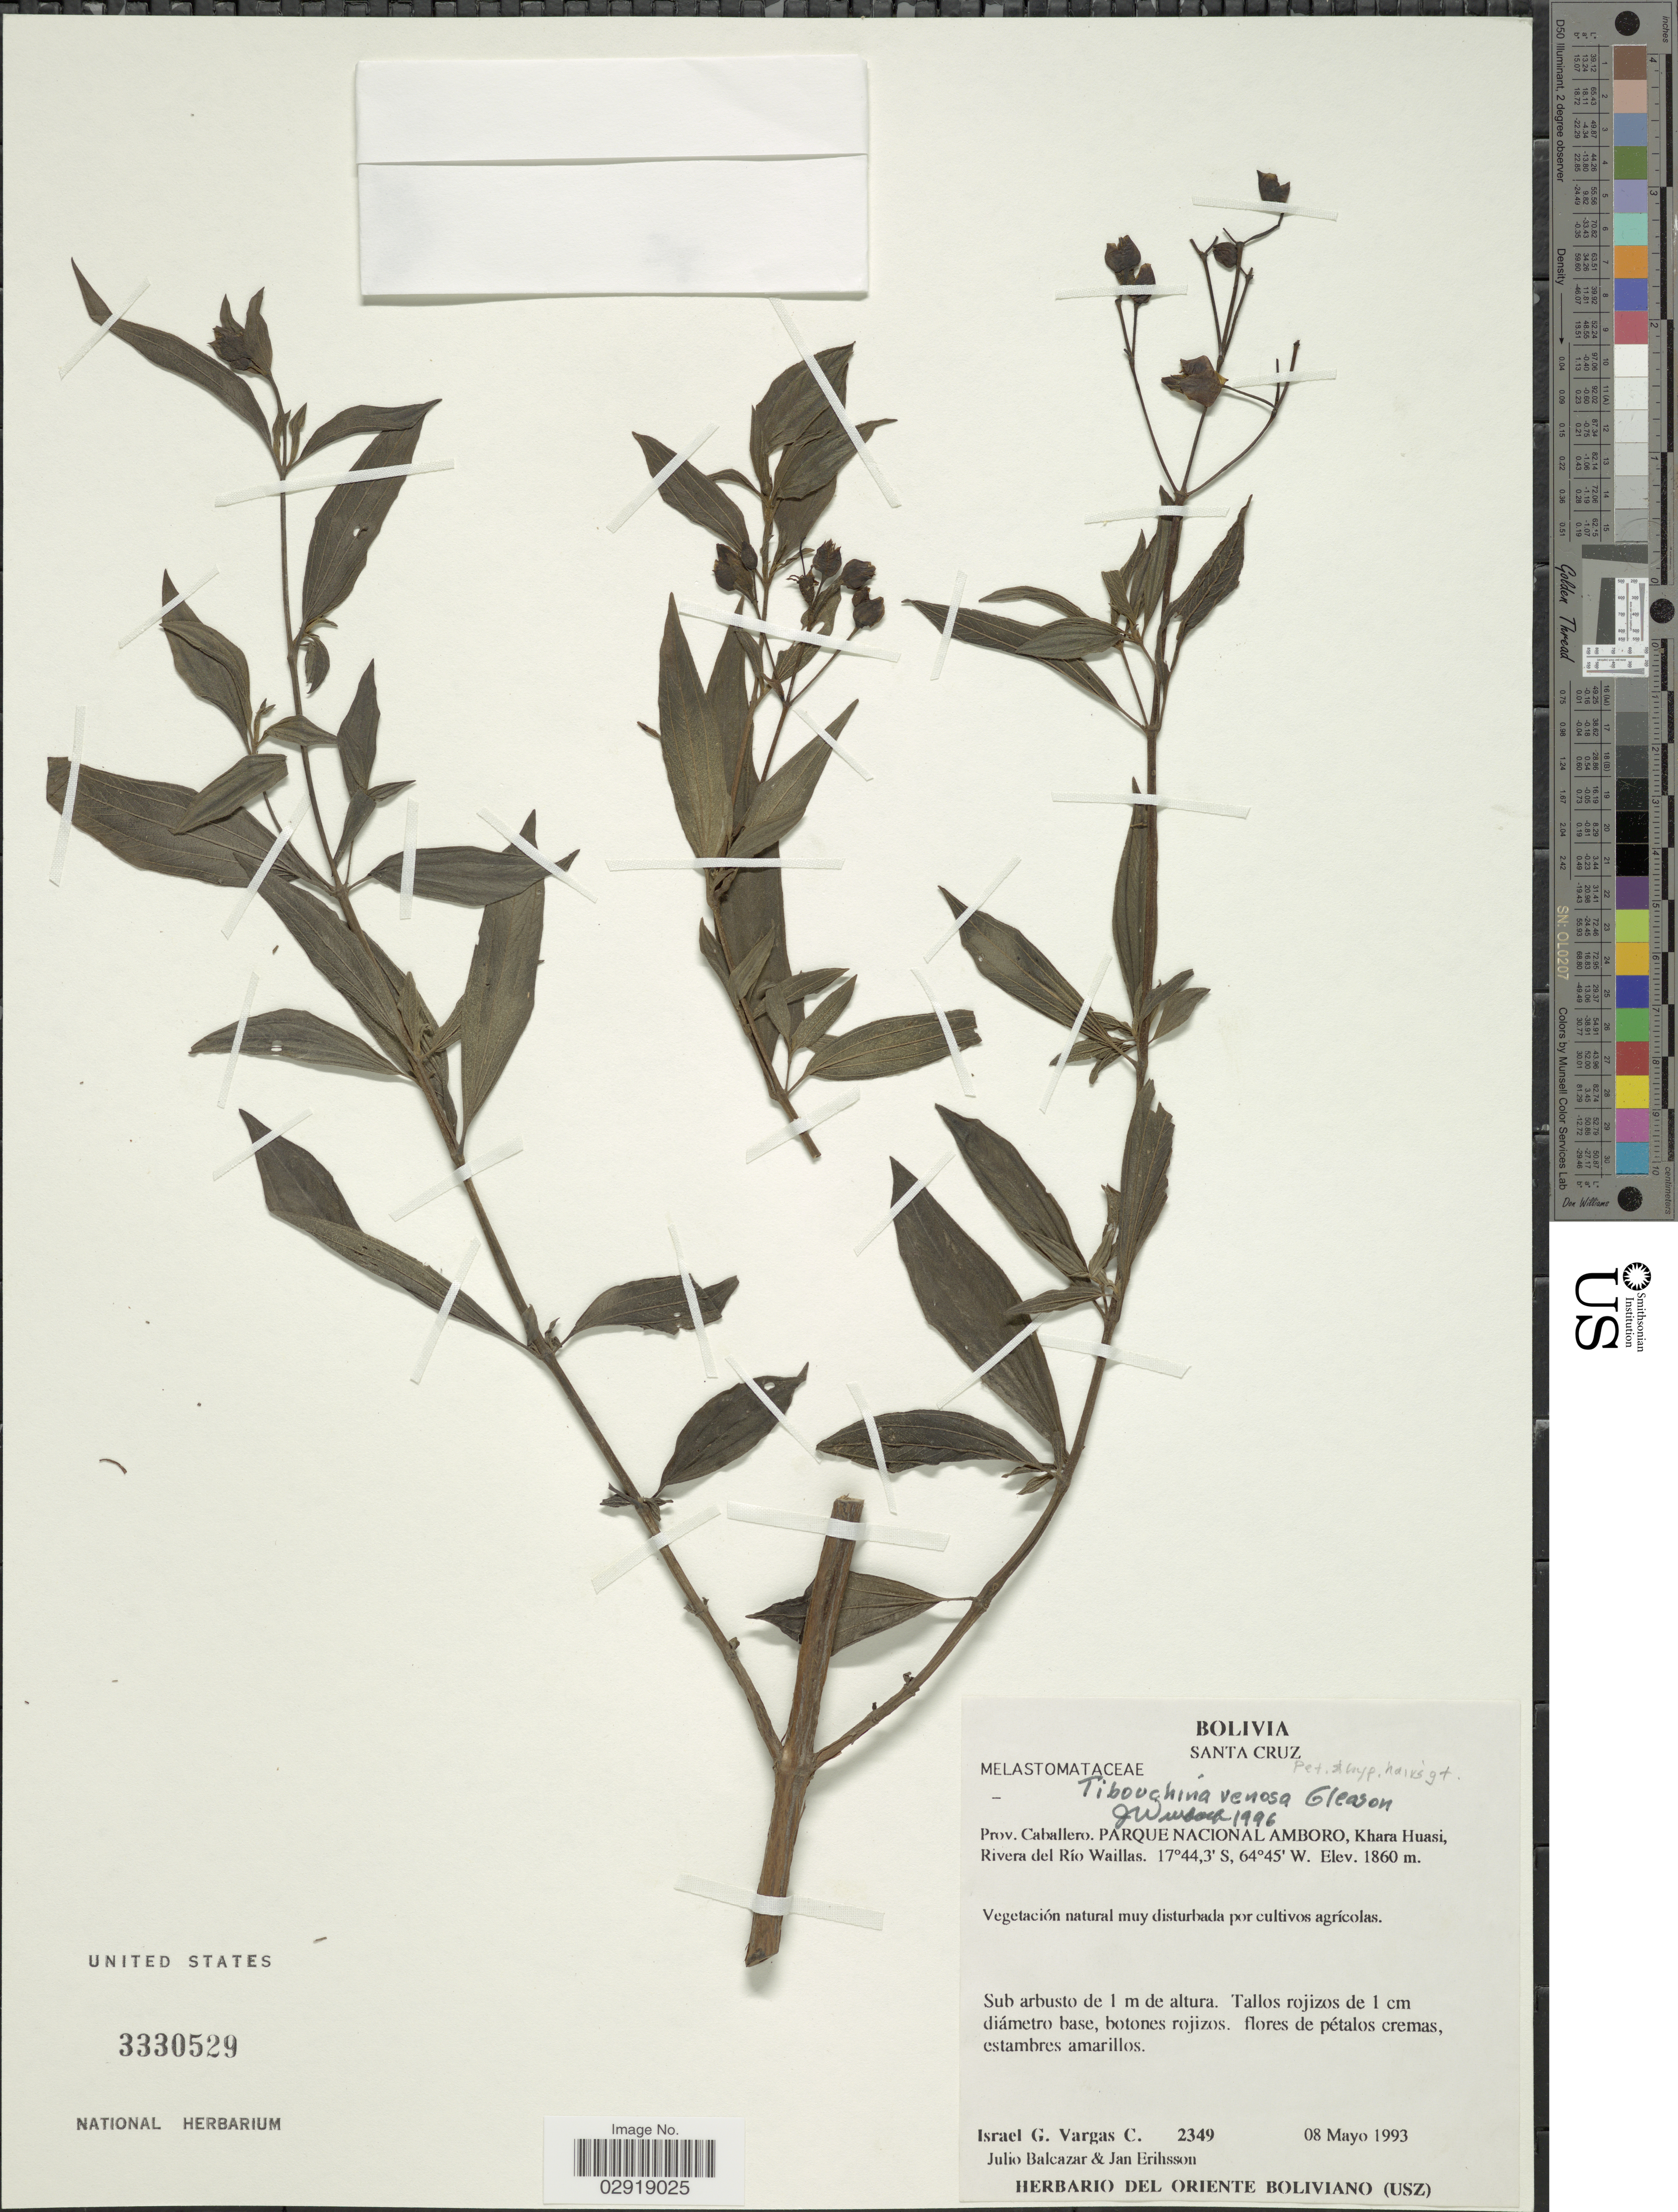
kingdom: Plantae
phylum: Tracheophyta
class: Magnoliopsida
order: Myrtales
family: Melastomataceae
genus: Chaetogastra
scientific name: Chaetogastra venosa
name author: (Gleason) P.J.F. Guim. & Michelang.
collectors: I. G. Vargas C., J. Balcazar & J. Erihsson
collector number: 2349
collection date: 1993-05-08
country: Bolivia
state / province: Santa Cruz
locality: Prov. Caballero. Parque Nacional Amboro, Khara Huasi, Rivera del Río Waillas.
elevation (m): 1860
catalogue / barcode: US 3330529